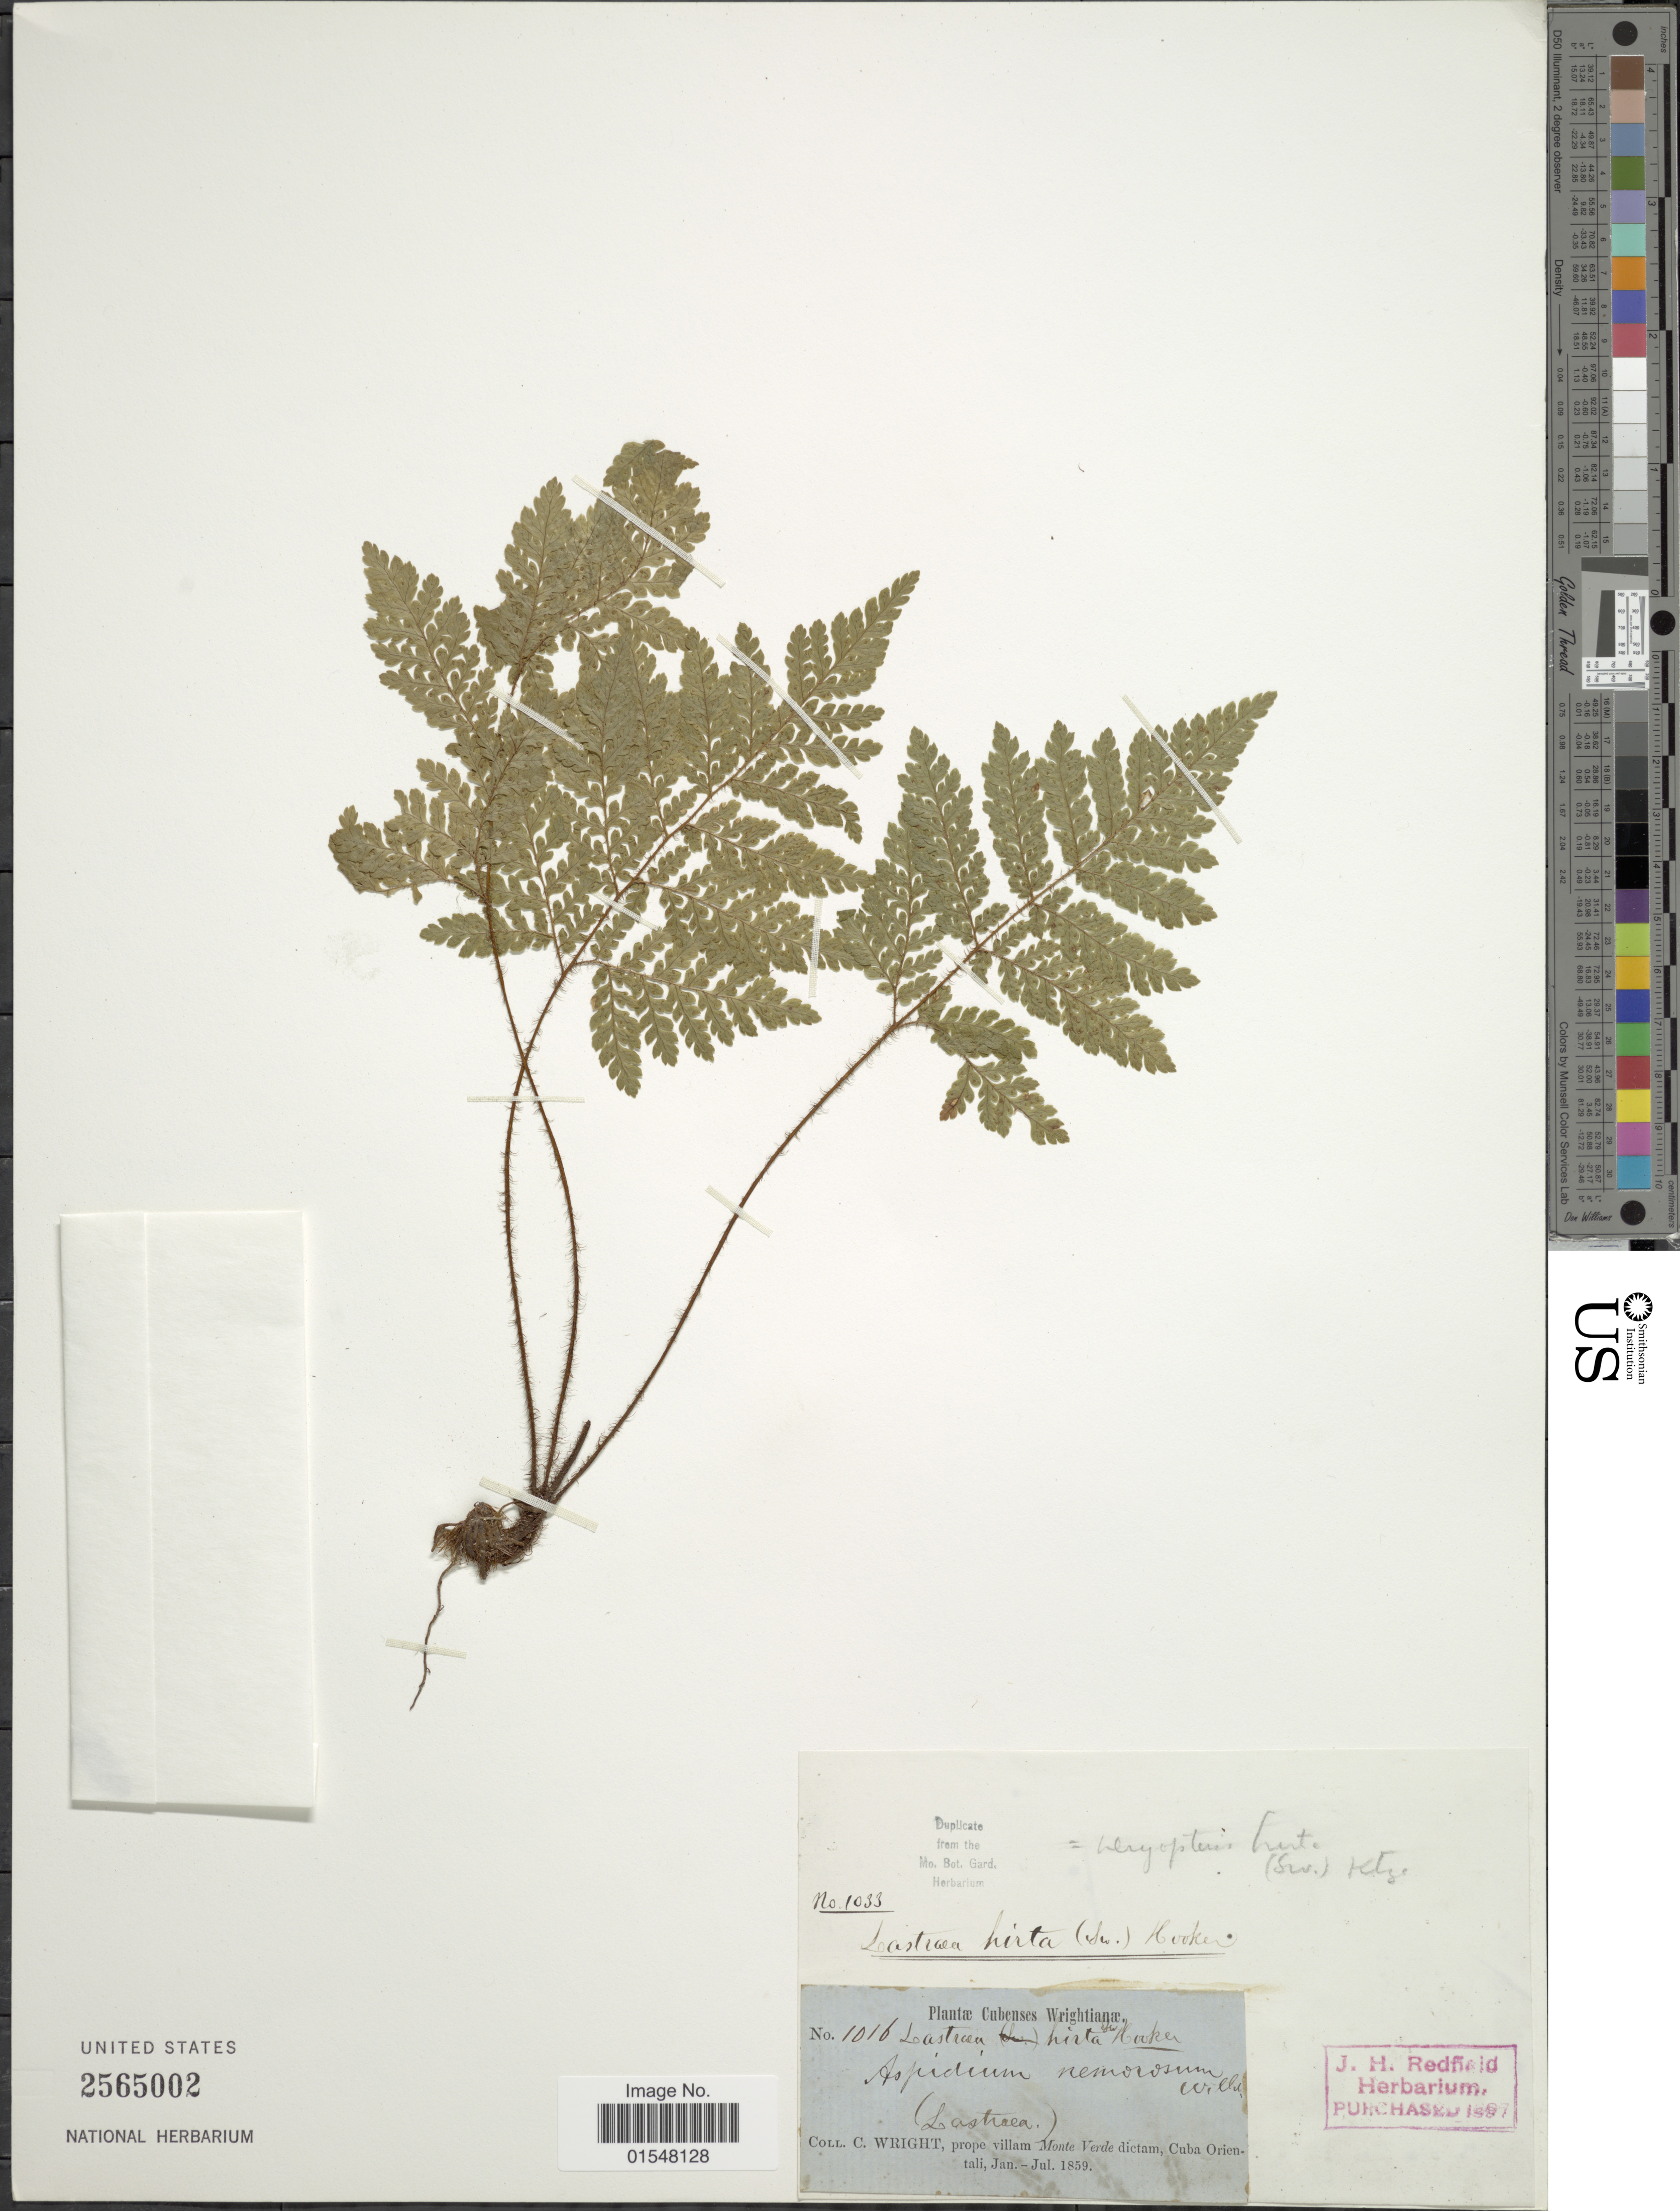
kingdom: Plantae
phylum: Tracheophyta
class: Polypodiopsida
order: Polypodiales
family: Dryopteridaceae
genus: Ctenitis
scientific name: Ctenitis hirta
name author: (Sw.) Ching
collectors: C. Wright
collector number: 1016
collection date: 1859-01/1859-07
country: Cuba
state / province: Oriente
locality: Prope villam Monte Verde dictam, Cuba Orientali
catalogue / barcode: US 2565002